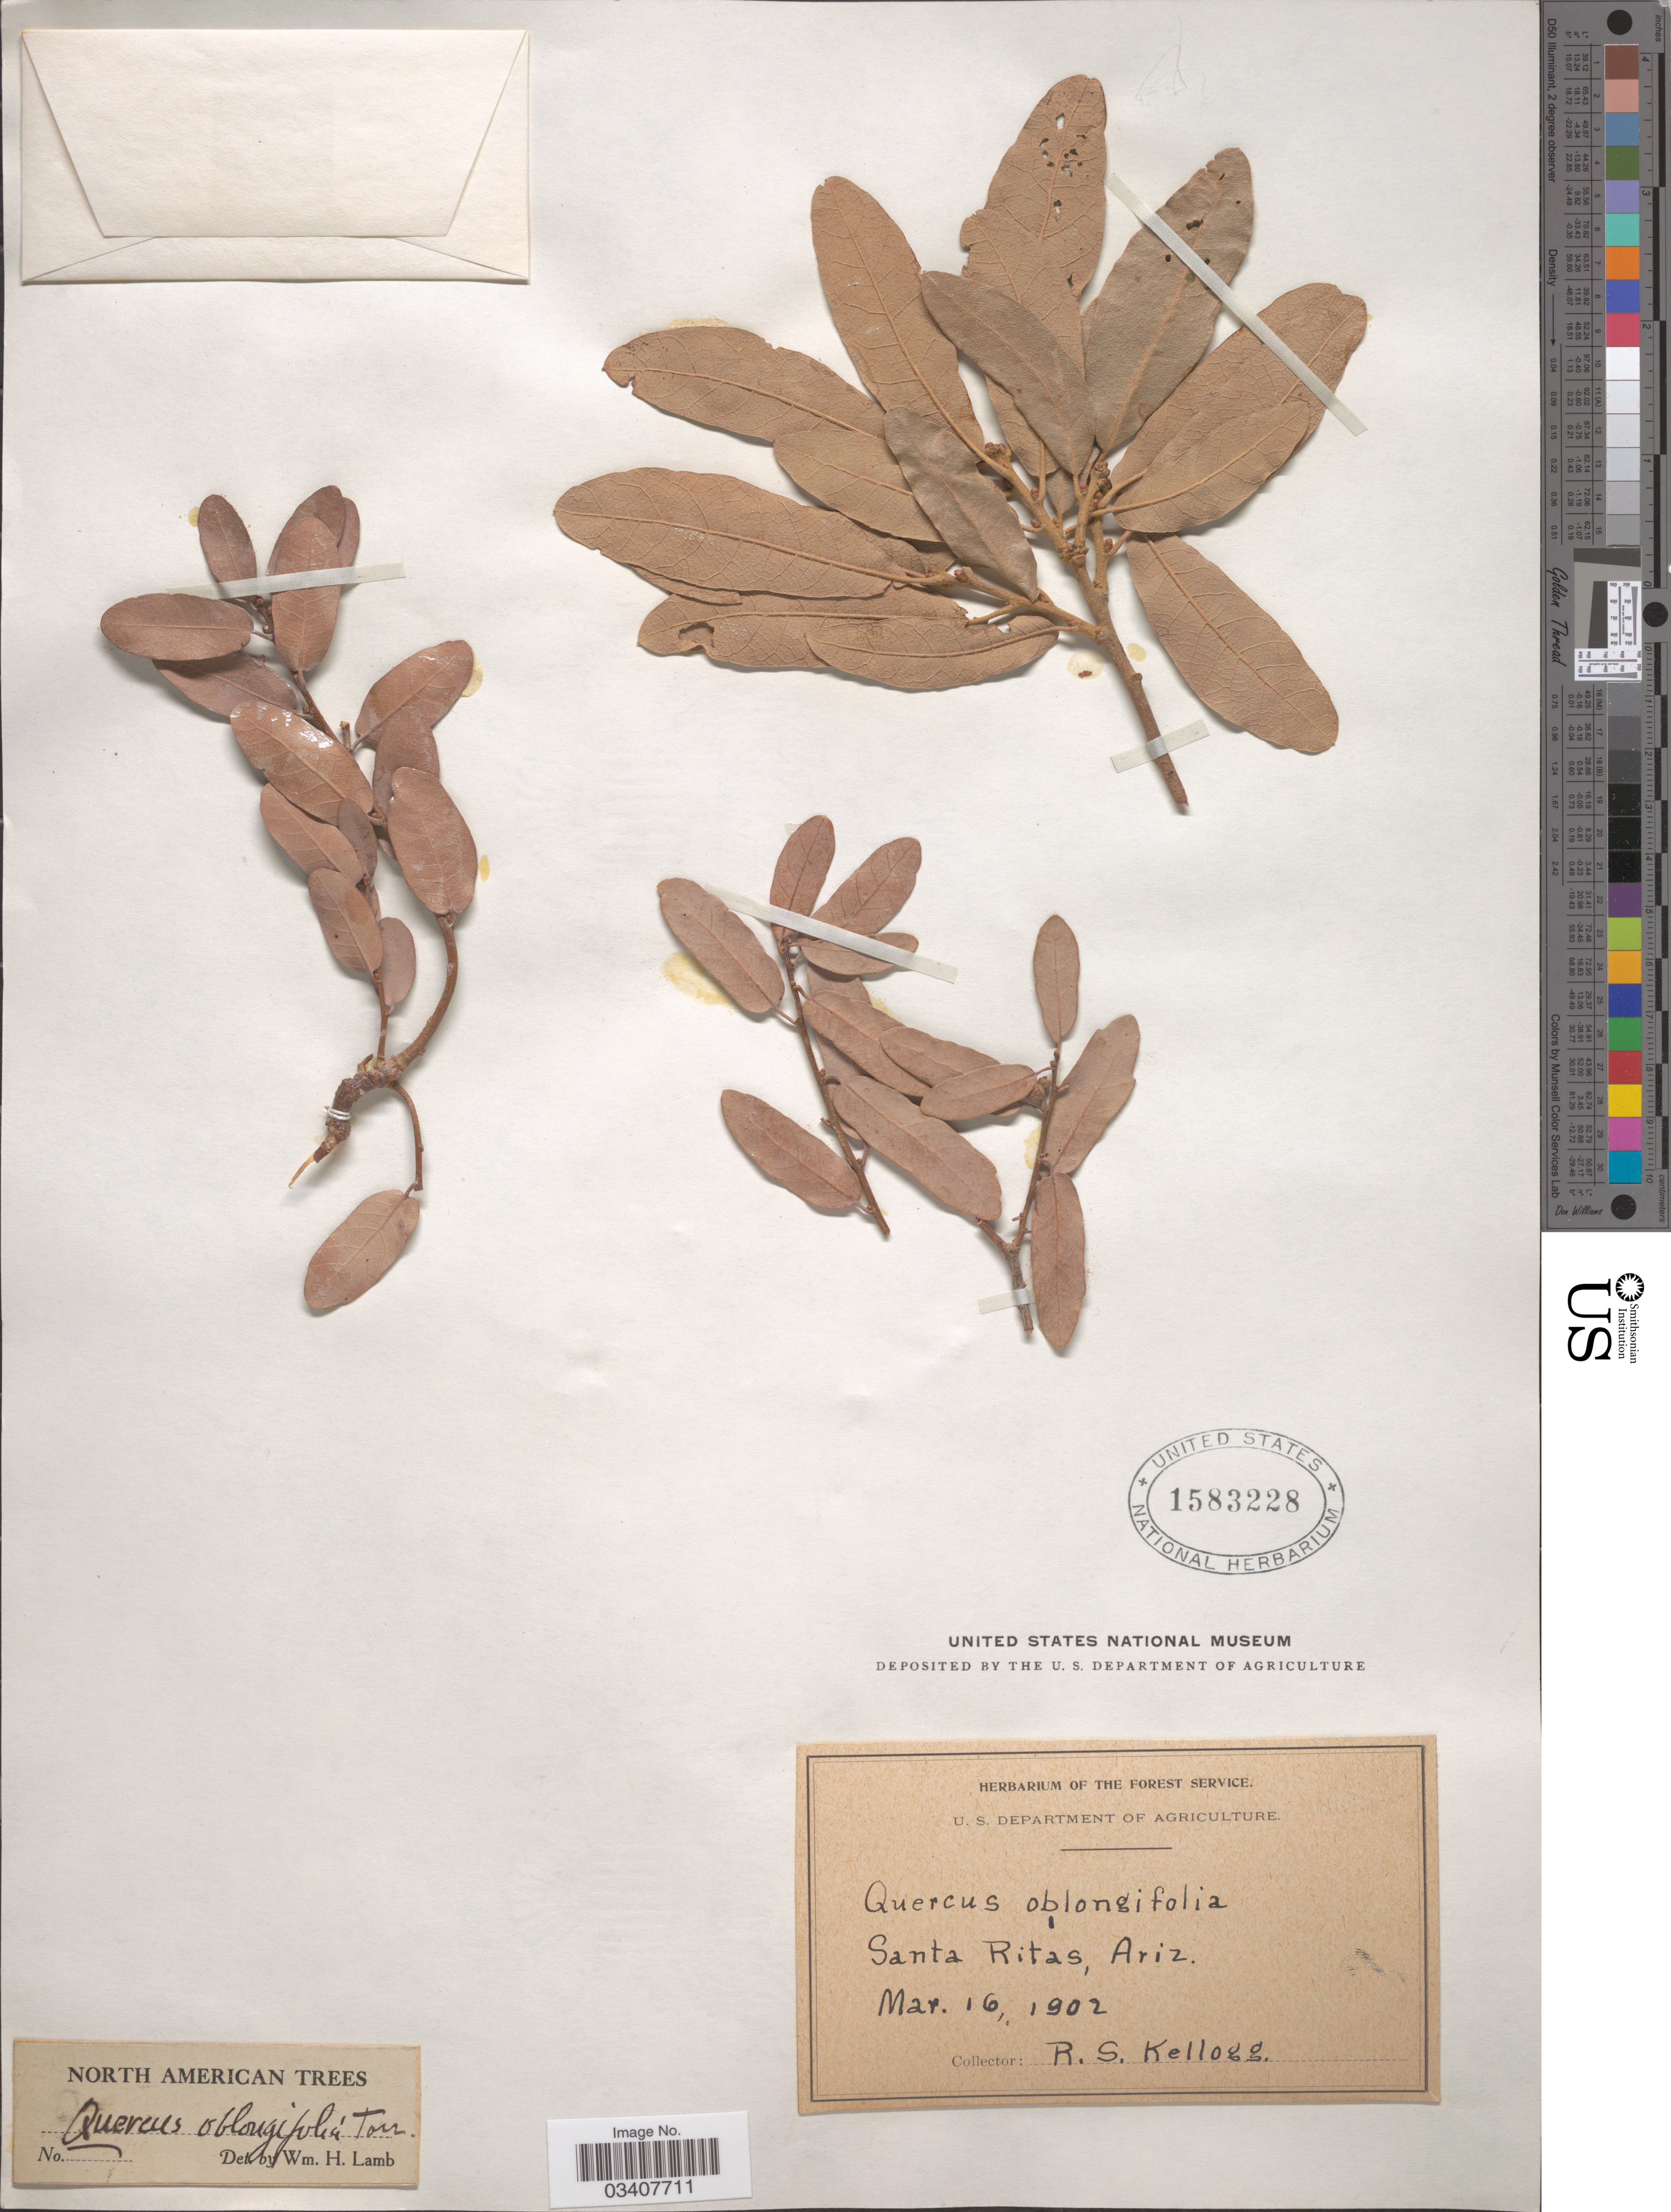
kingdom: Plantae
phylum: Tracheophyta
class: Magnoliopsida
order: Fagales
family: Fagaceae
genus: Quercus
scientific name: Quercus oblongifolia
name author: Torr.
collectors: R. Kellogg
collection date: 1902-03-16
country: United States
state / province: Arizona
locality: Santa Ritas.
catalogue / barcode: US 1583228